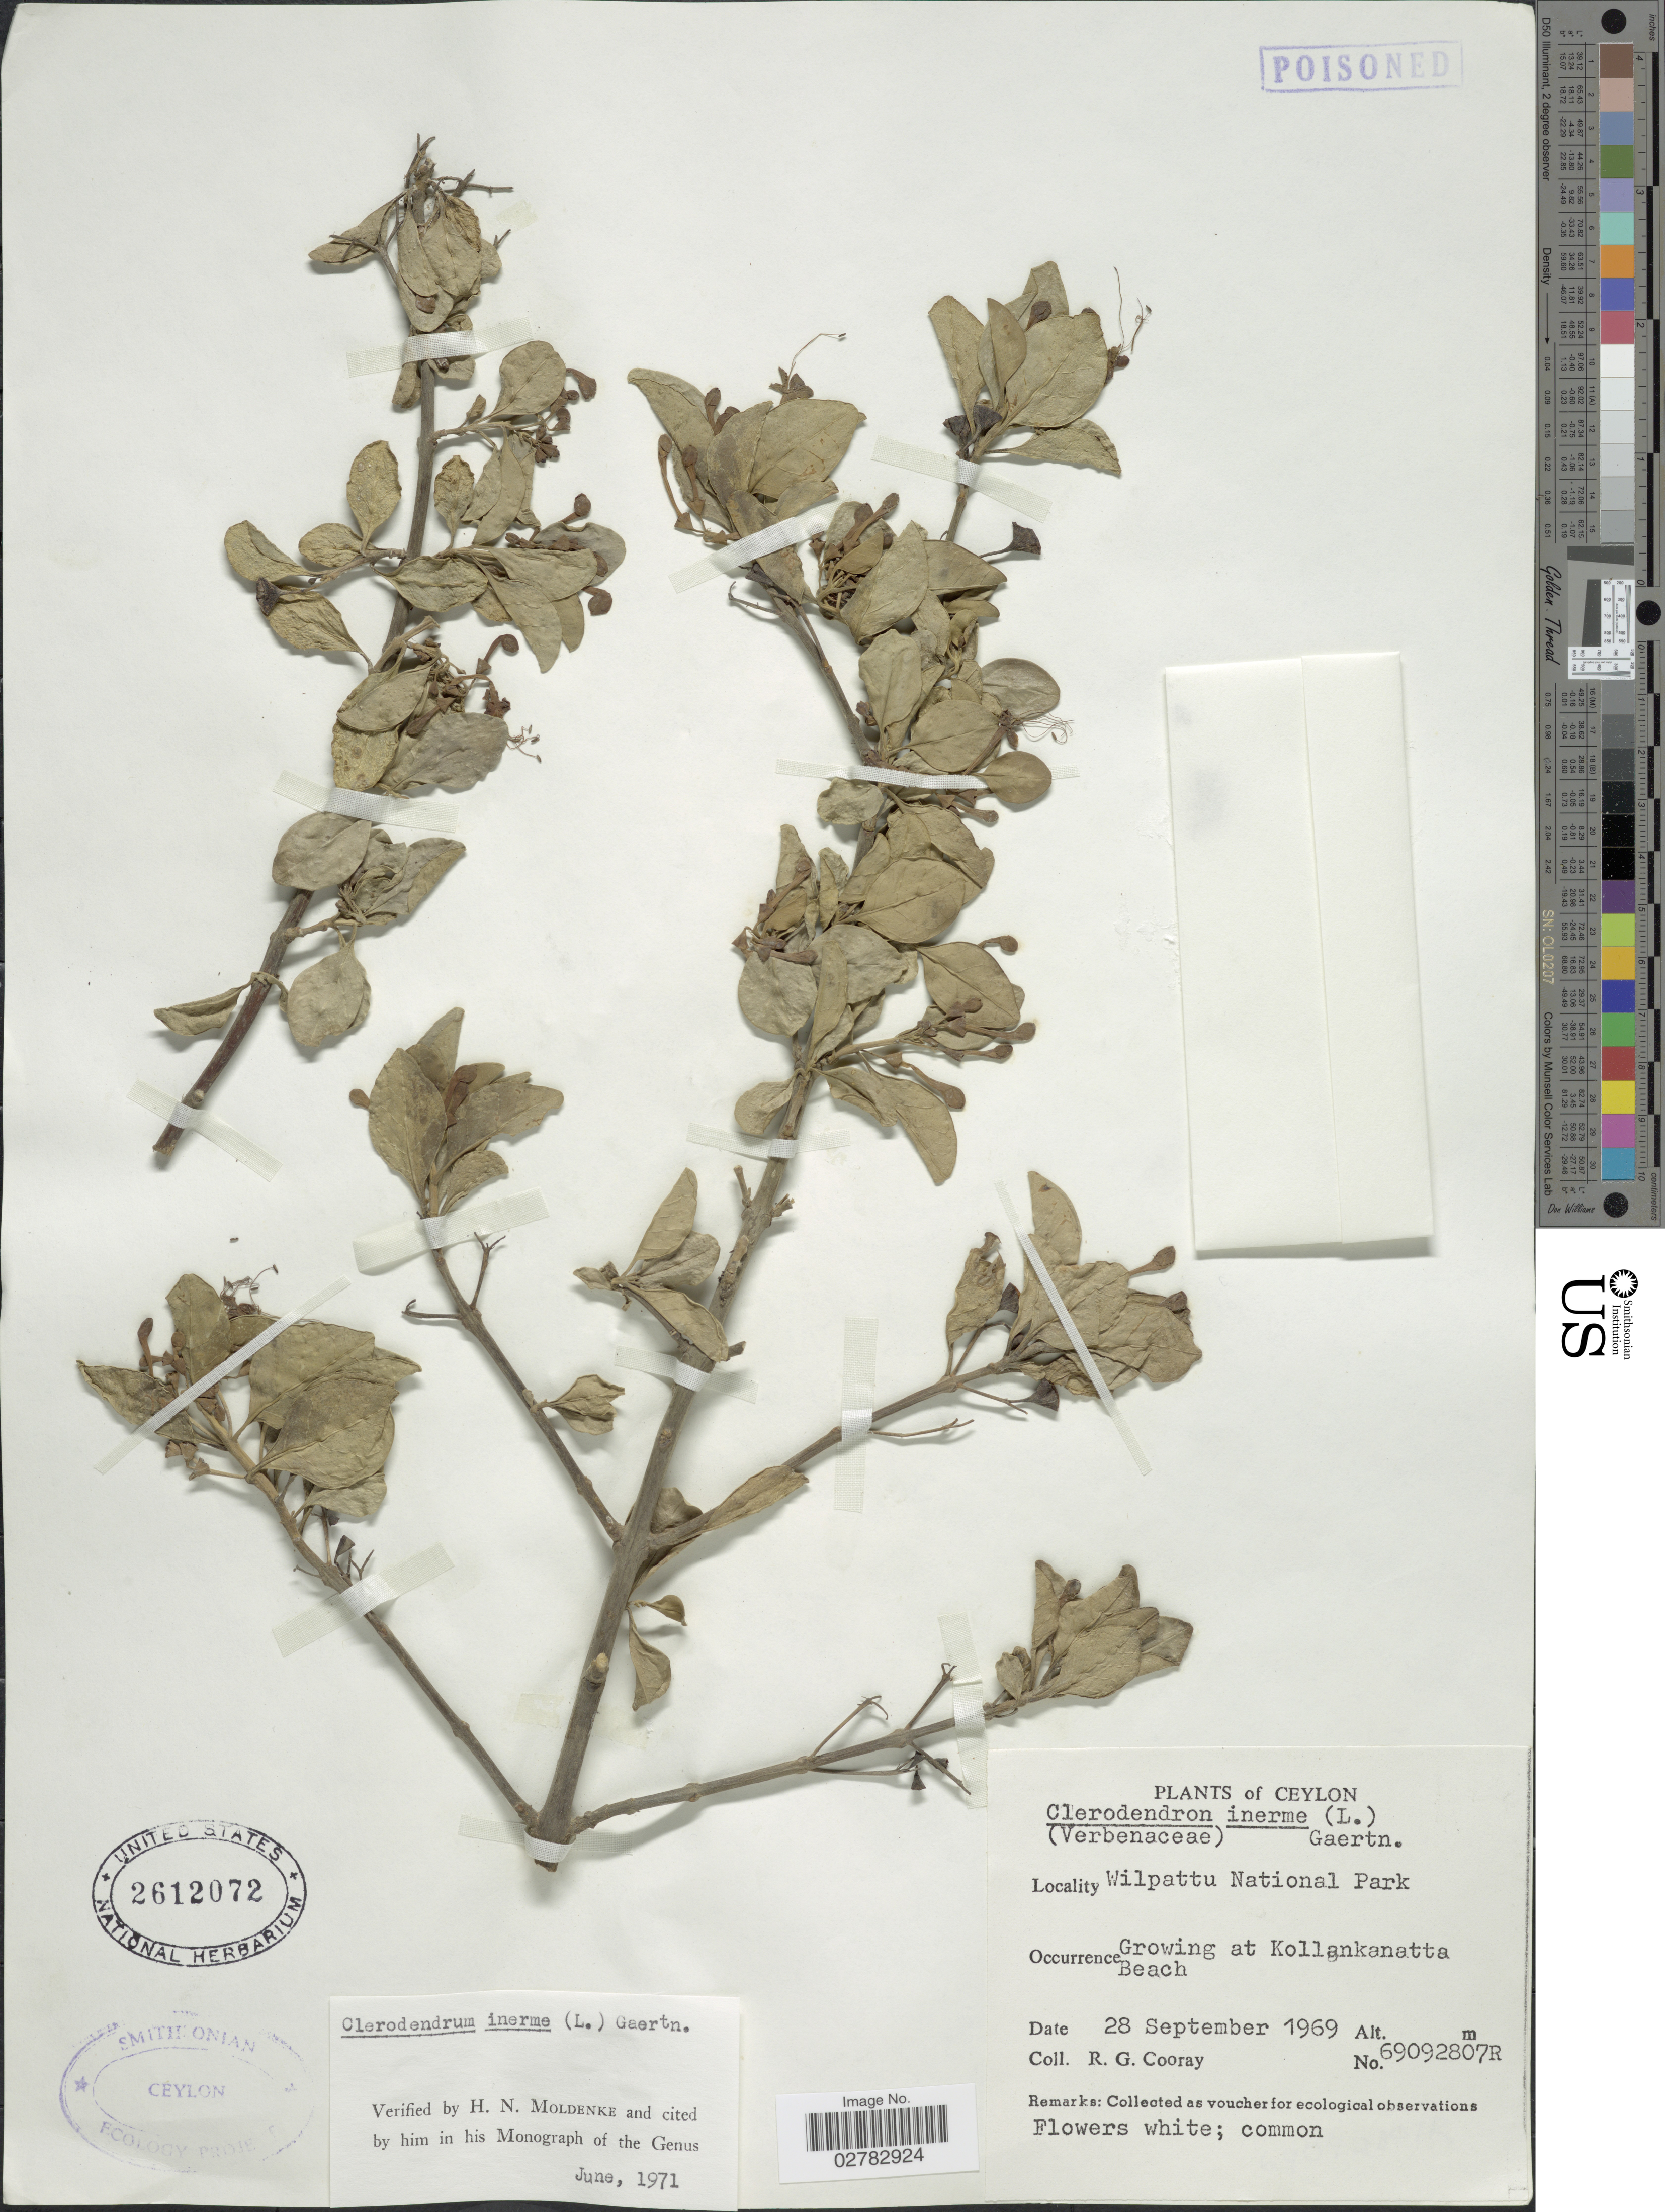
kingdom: Plantae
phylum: Tracheophyta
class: Magnoliopsida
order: Lamiales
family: Lamiaceae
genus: Clerodendrum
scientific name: Clerodendrum inerme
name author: (L.) Gaertn.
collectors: R. Cooray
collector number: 69092807R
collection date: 1969-09-28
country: Sri Lanka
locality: Ceylon. Wilpattu National Park. Growing at Kollankanatta Beach.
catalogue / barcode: US 2612072